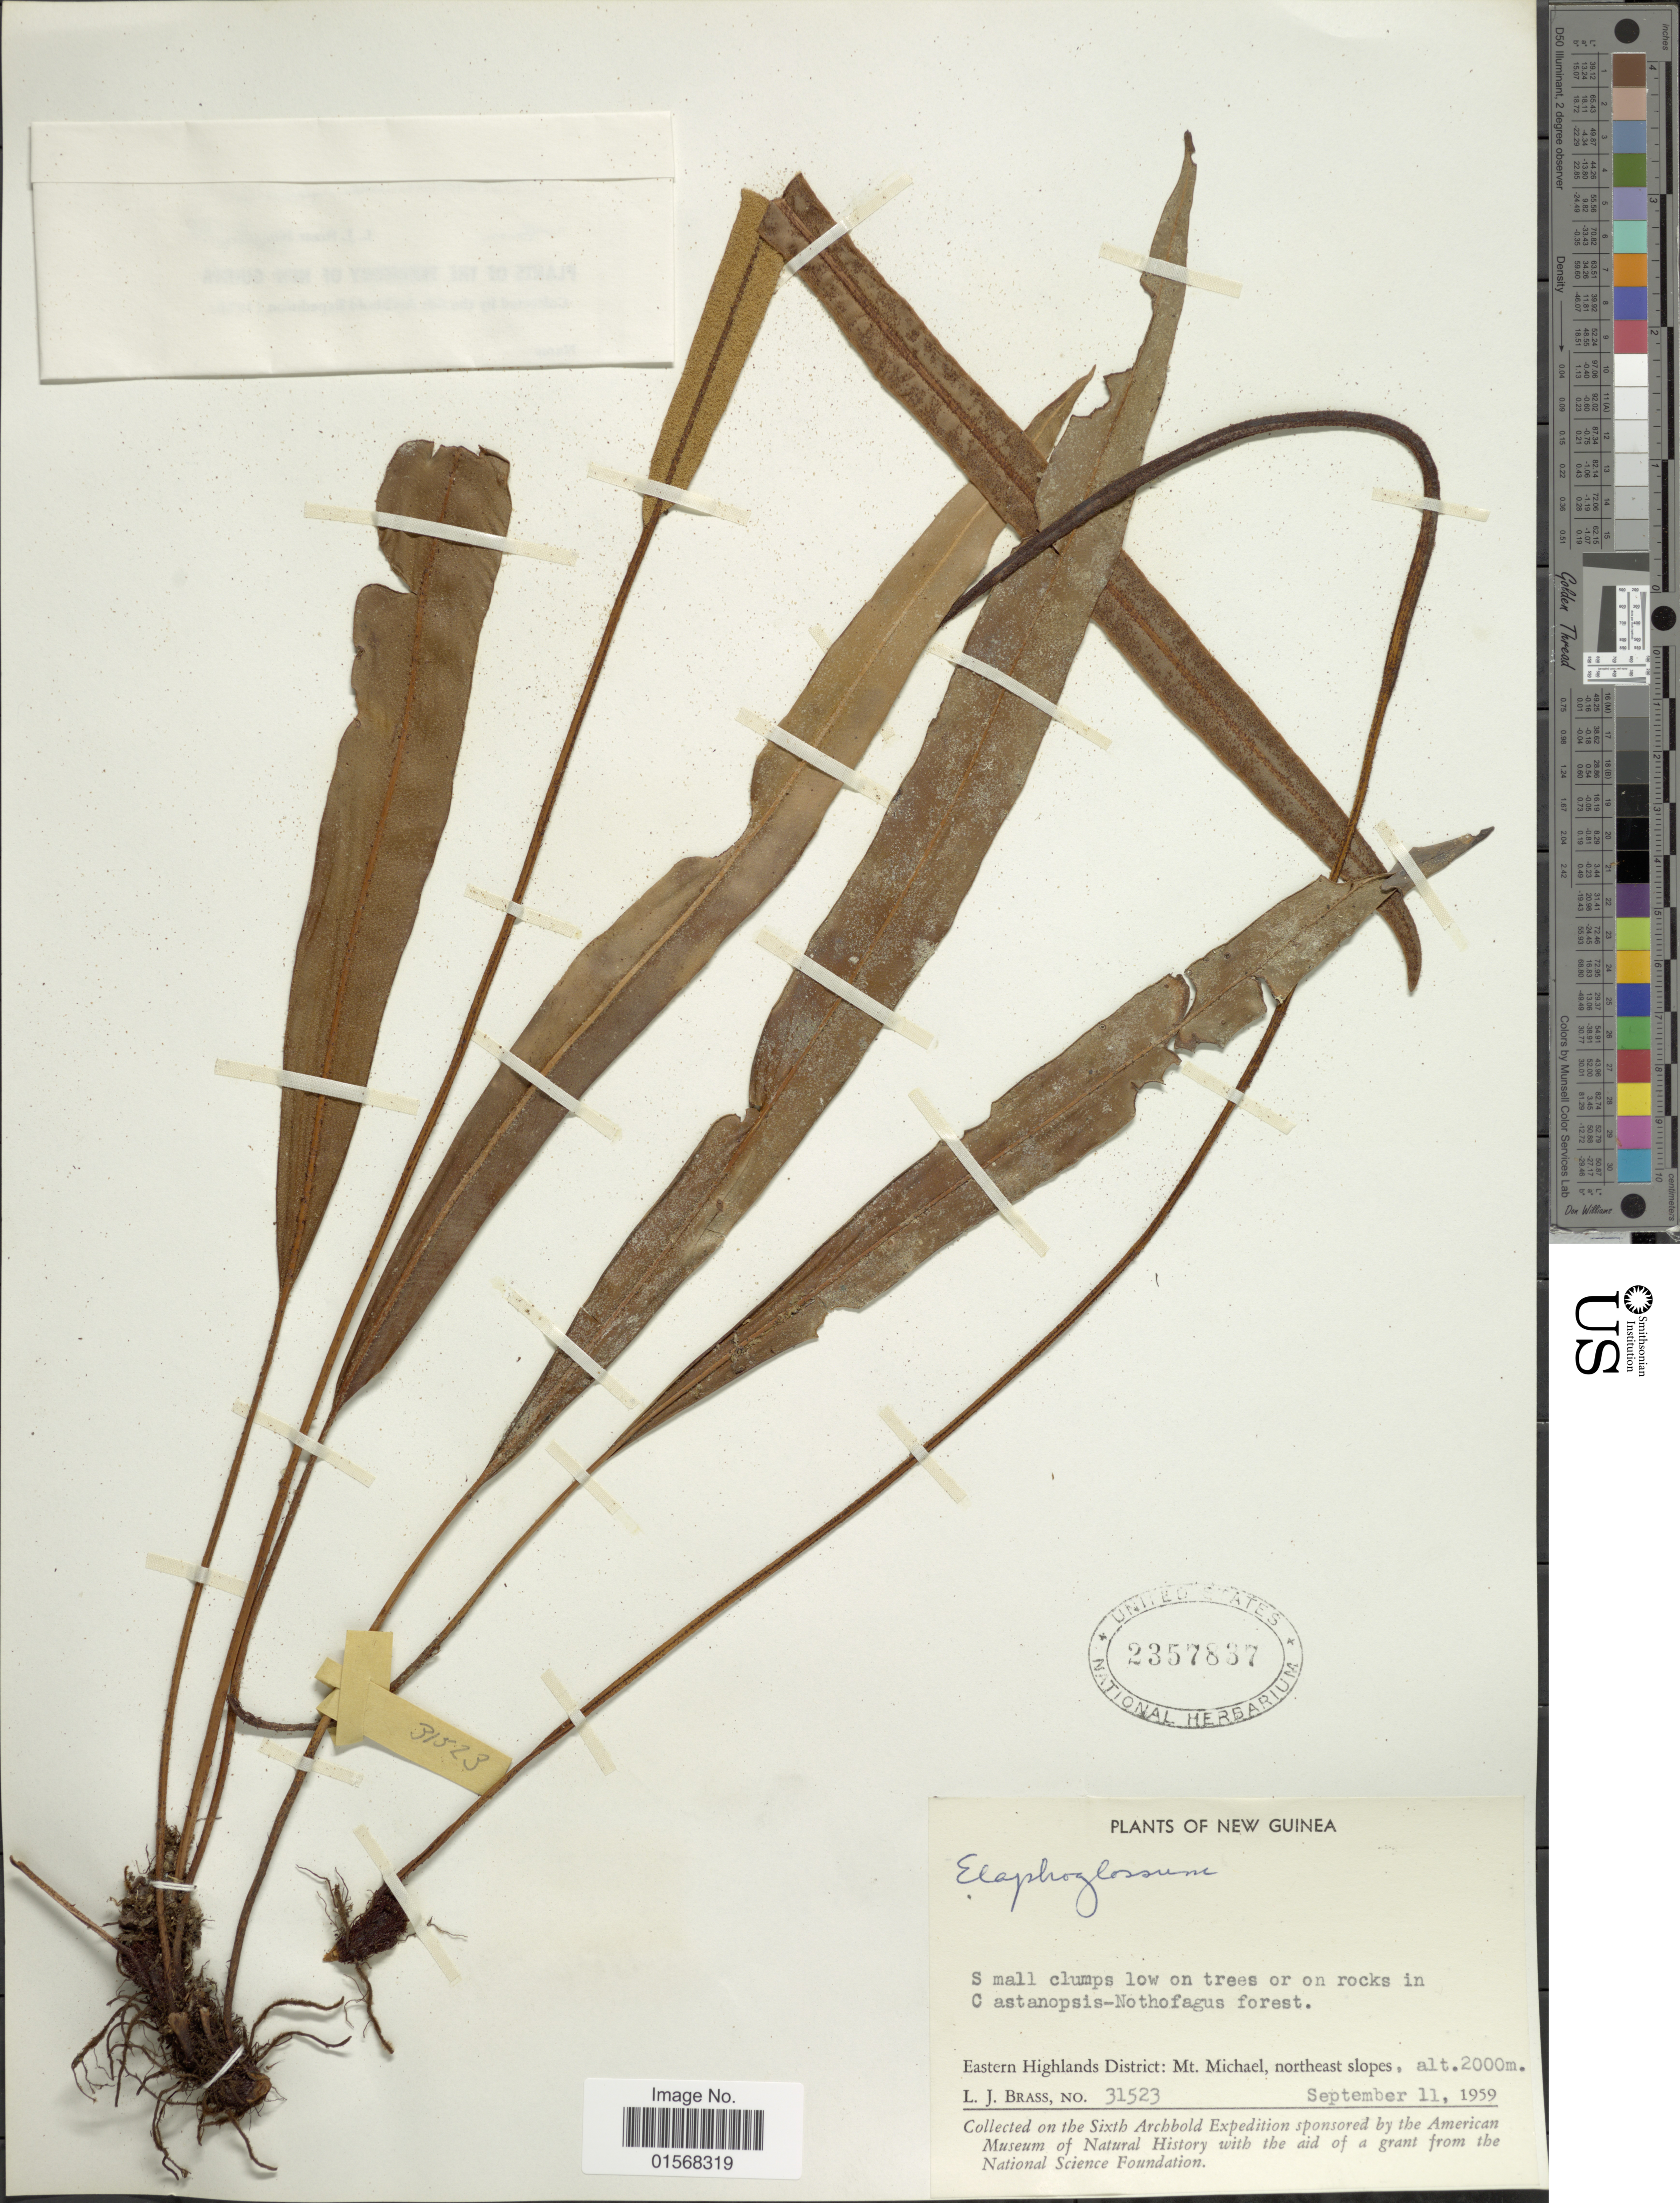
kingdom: Plantae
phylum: Tracheophyta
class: Polypodiopsida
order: Polypodiales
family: Dryopteridaceae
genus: Elaphoglossum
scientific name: Elaphoglossum sp.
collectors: L. J. Brass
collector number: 31523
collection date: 1959-09-11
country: Papua New Guinea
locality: New Guinea, Eastern Highlands District: Mt. Michael, northeast slopes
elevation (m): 2000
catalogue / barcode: US 2357837